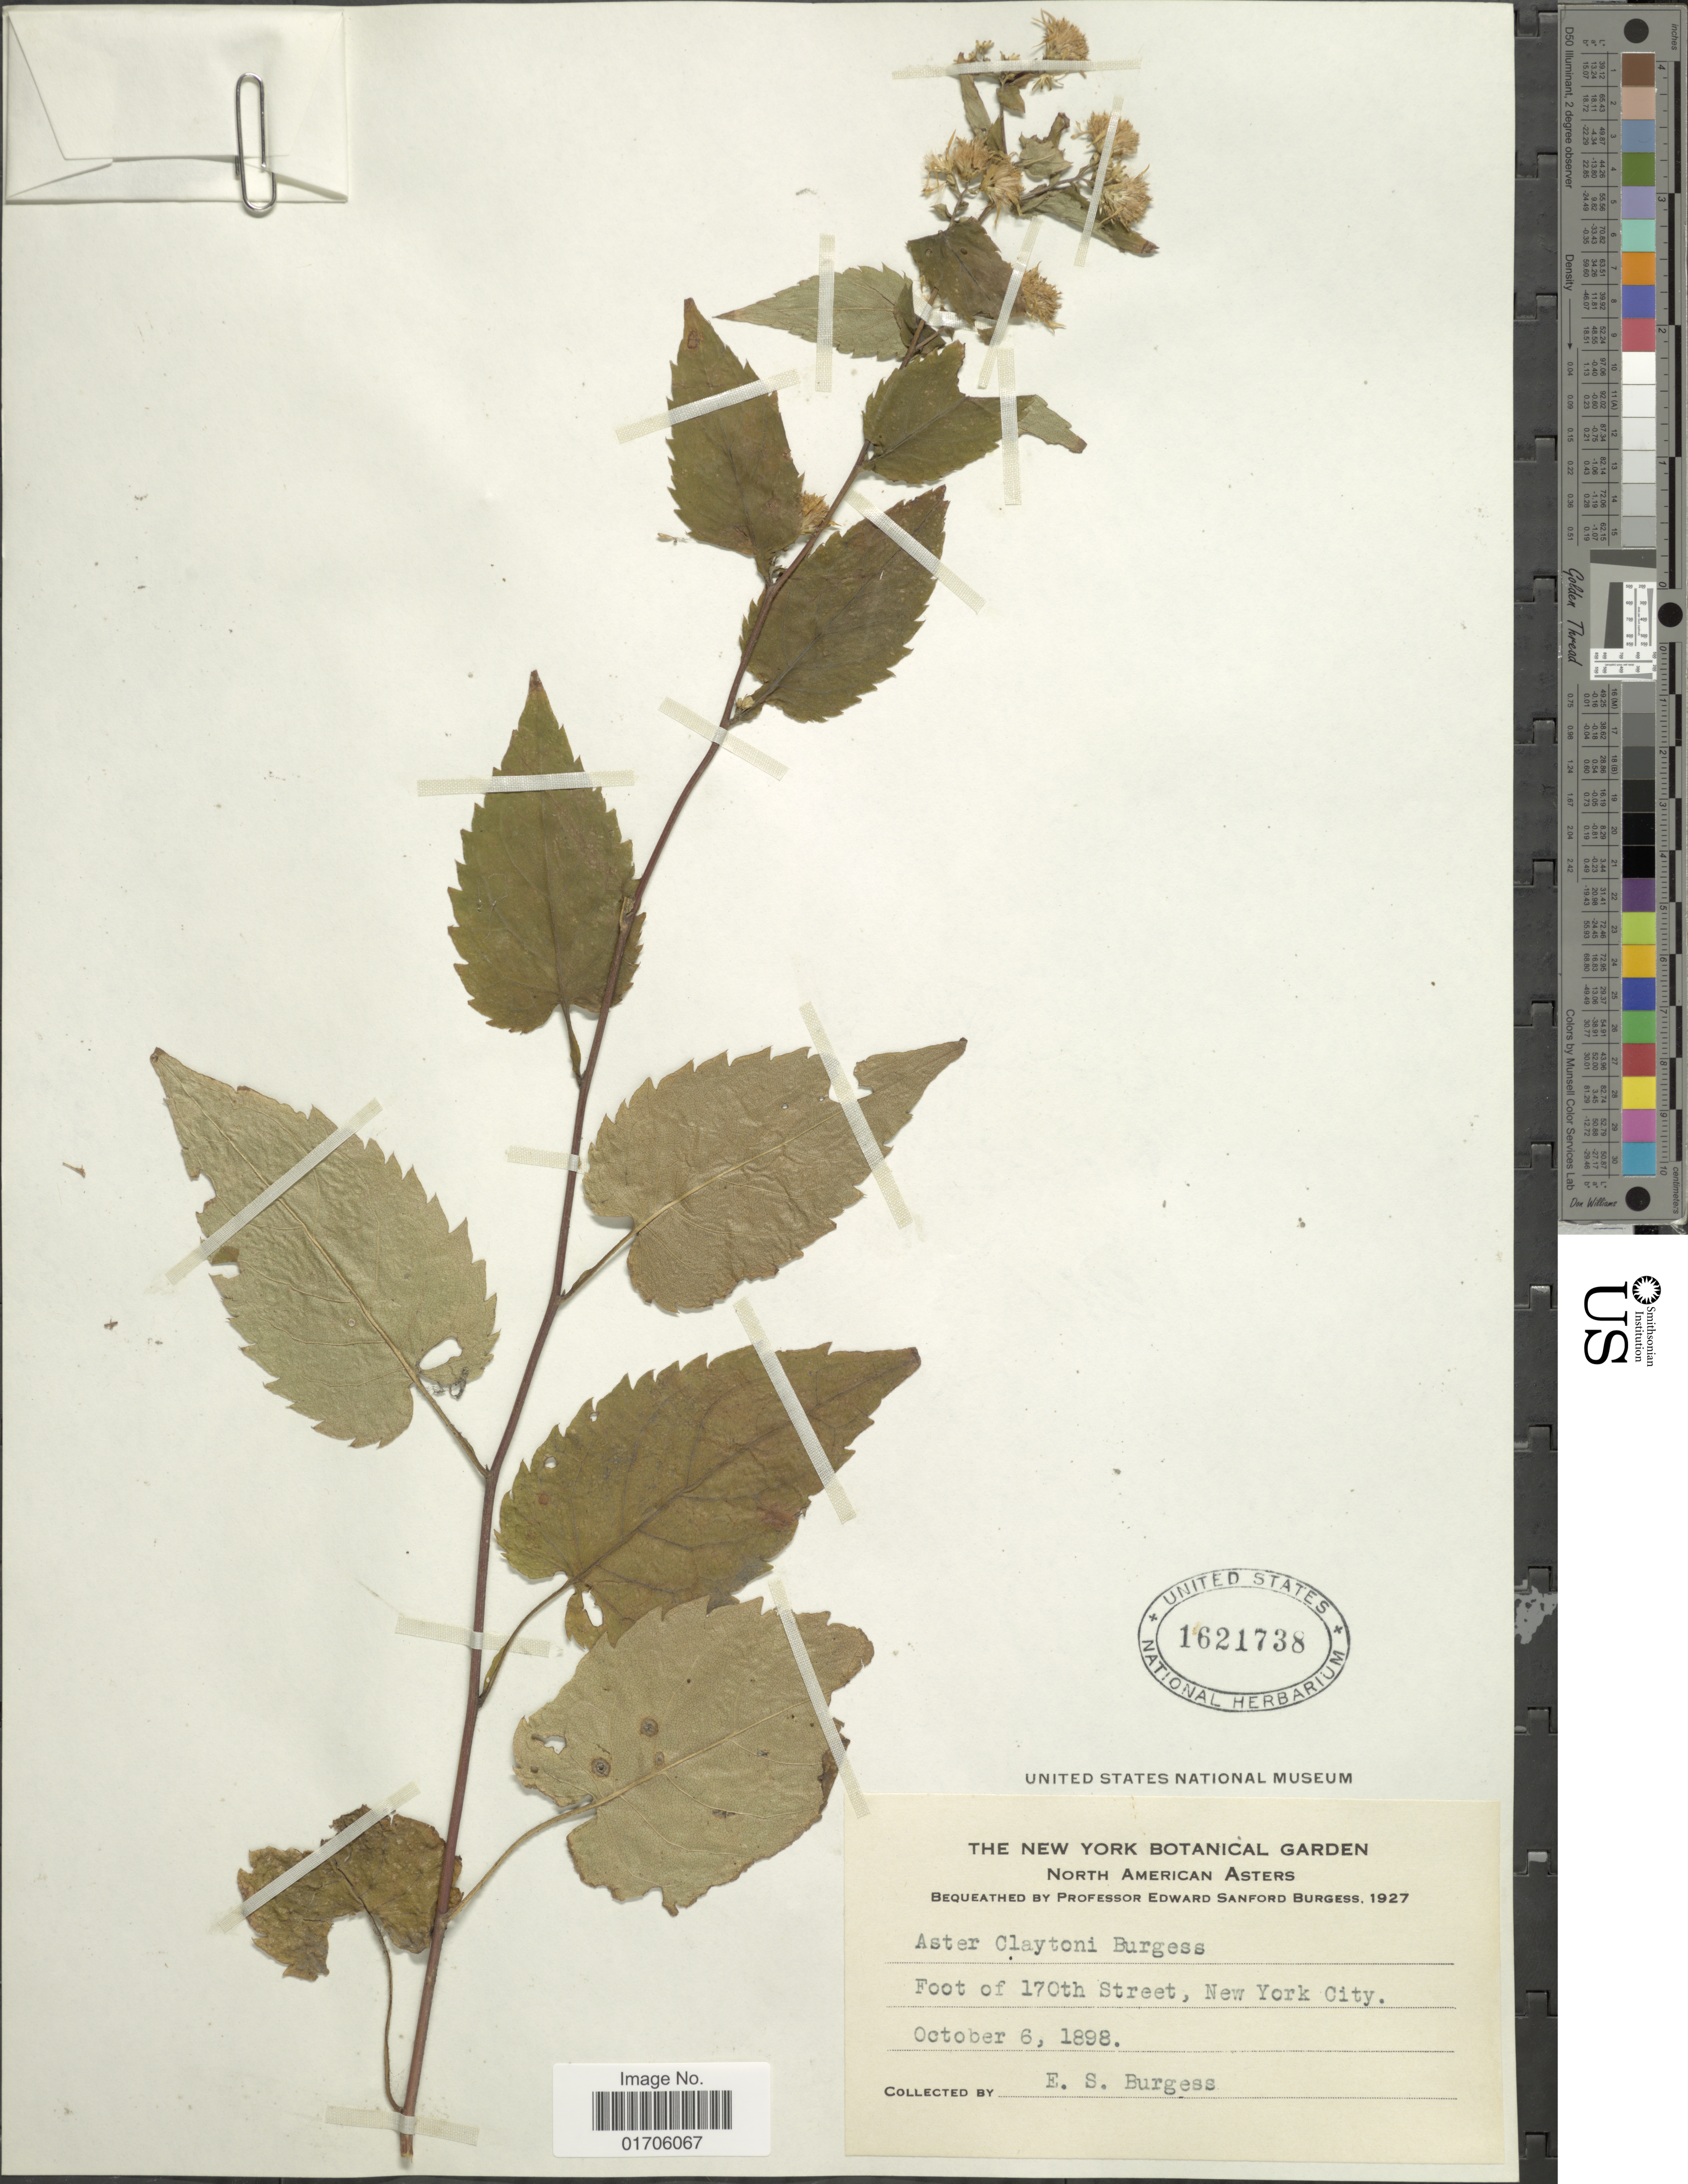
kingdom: Plantae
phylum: Tracheophyta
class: Magnoliopsida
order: Asterales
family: Asteraceae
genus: Aster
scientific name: Aster claytonii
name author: E.S. Burgess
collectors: E. Burgess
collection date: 1898-10-06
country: United States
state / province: New York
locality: Foot of 170th Street, New York City.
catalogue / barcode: US 1621738